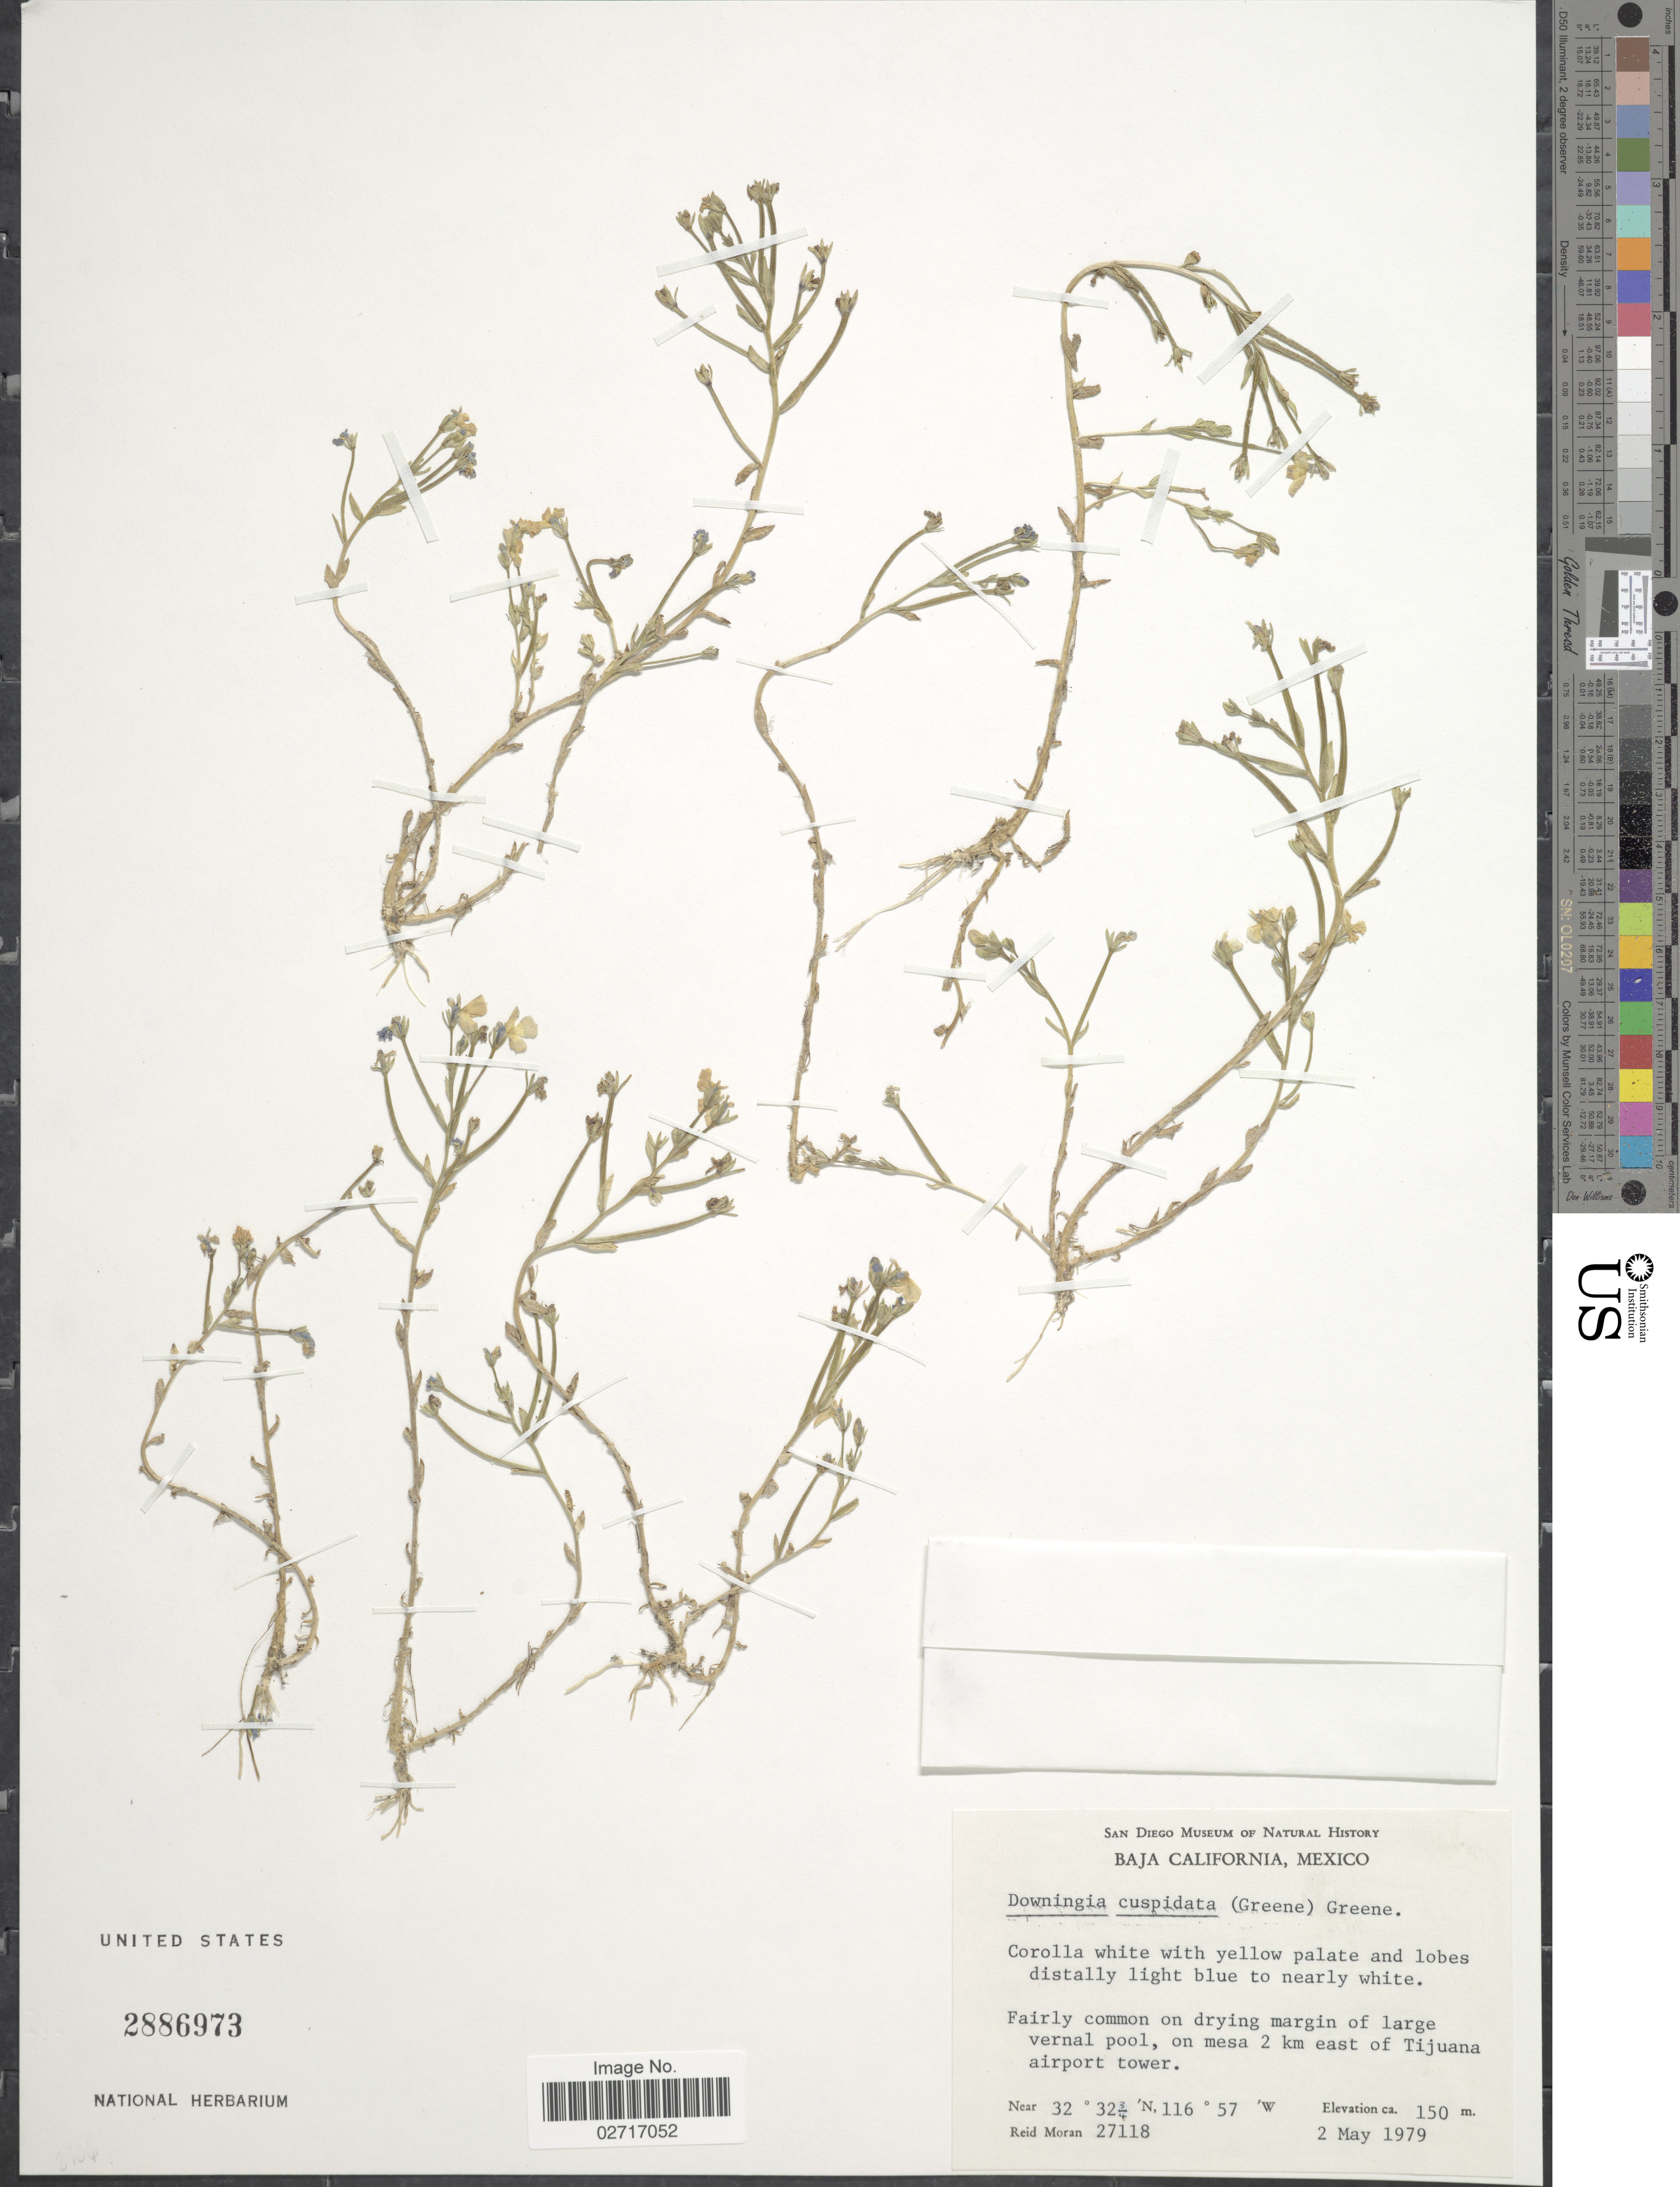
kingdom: Plantae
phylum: Tracheophyta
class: Magnoliopsida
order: Asterales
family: Campanulaceae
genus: Downingia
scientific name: Downingia cuspidata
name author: (Greene) Rattan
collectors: R. V. Moran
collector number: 27118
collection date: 1979-05-02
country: Mexico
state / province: Baja California Norte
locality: On mesa 2 km east of Tijiana airport tower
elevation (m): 150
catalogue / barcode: US 2886973